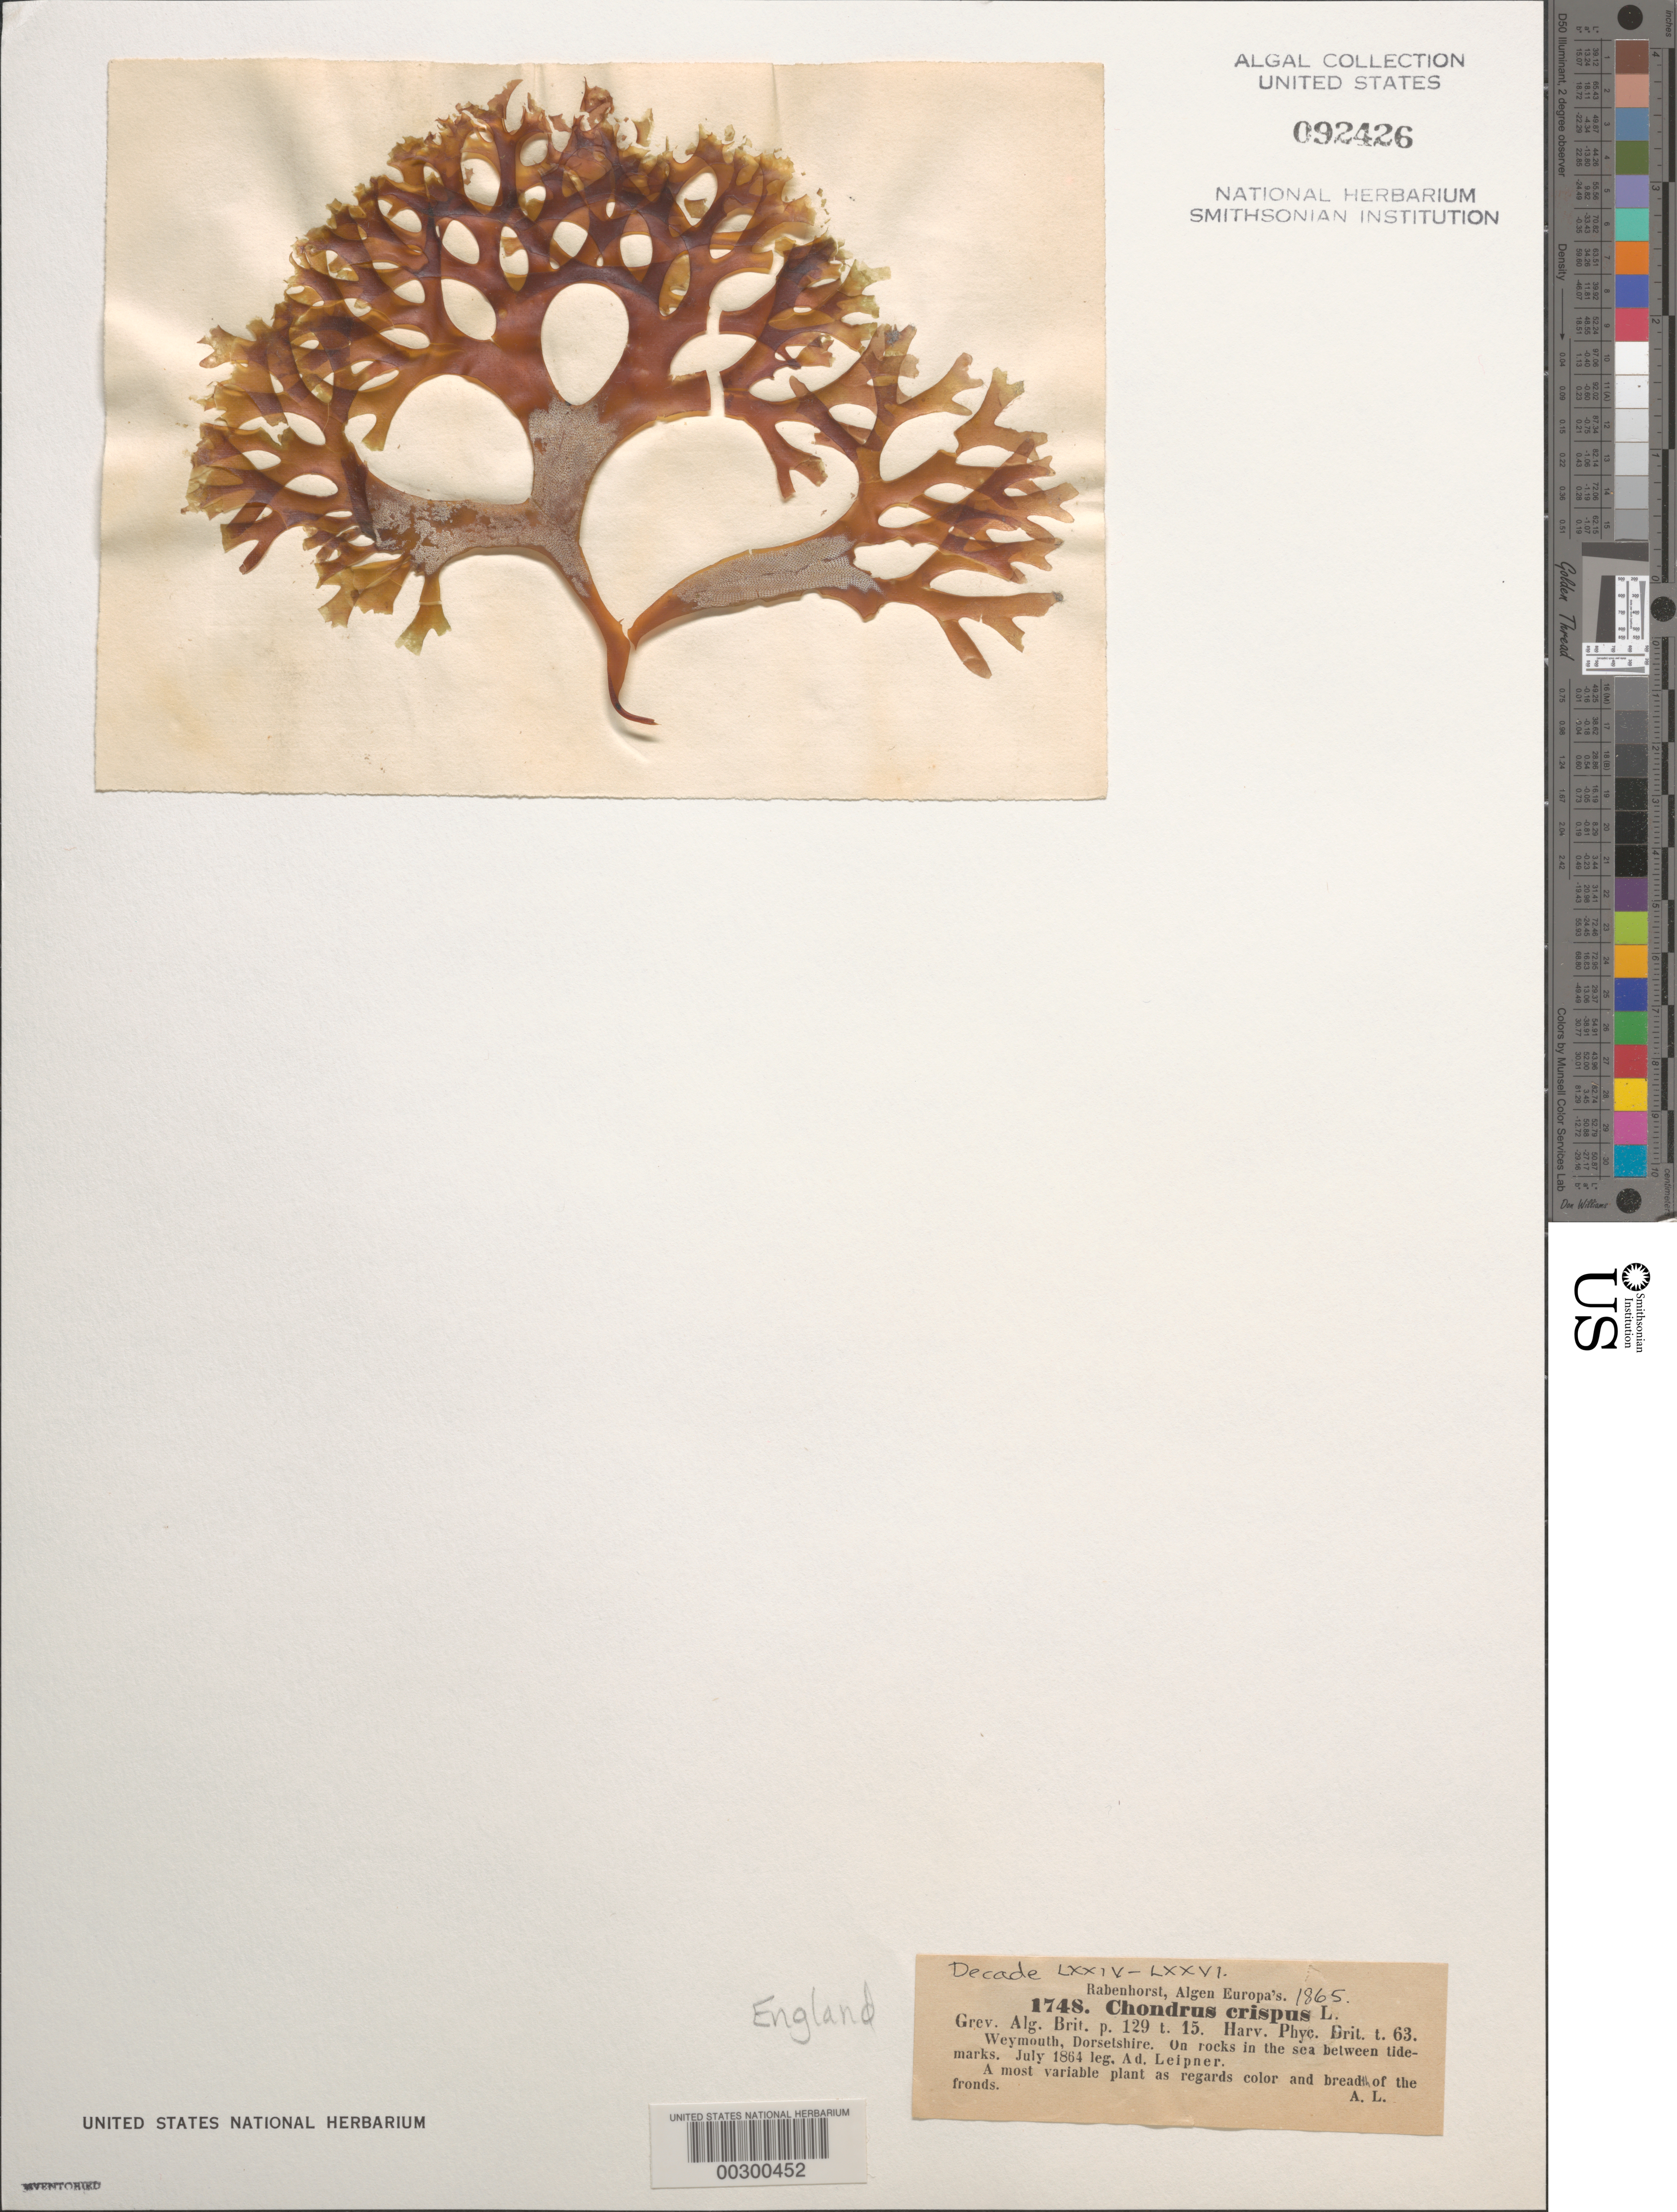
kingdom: Plantae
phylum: Rhodophyta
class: Florideophyceae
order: Gigartinales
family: Gigartinaceae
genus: Chondrus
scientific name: Chondrus crispus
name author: Stackh.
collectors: A. Leipner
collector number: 1748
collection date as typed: Jul 1864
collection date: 1864-07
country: United Kingdom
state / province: England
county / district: Dorset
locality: Weymouth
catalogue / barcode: US 92426